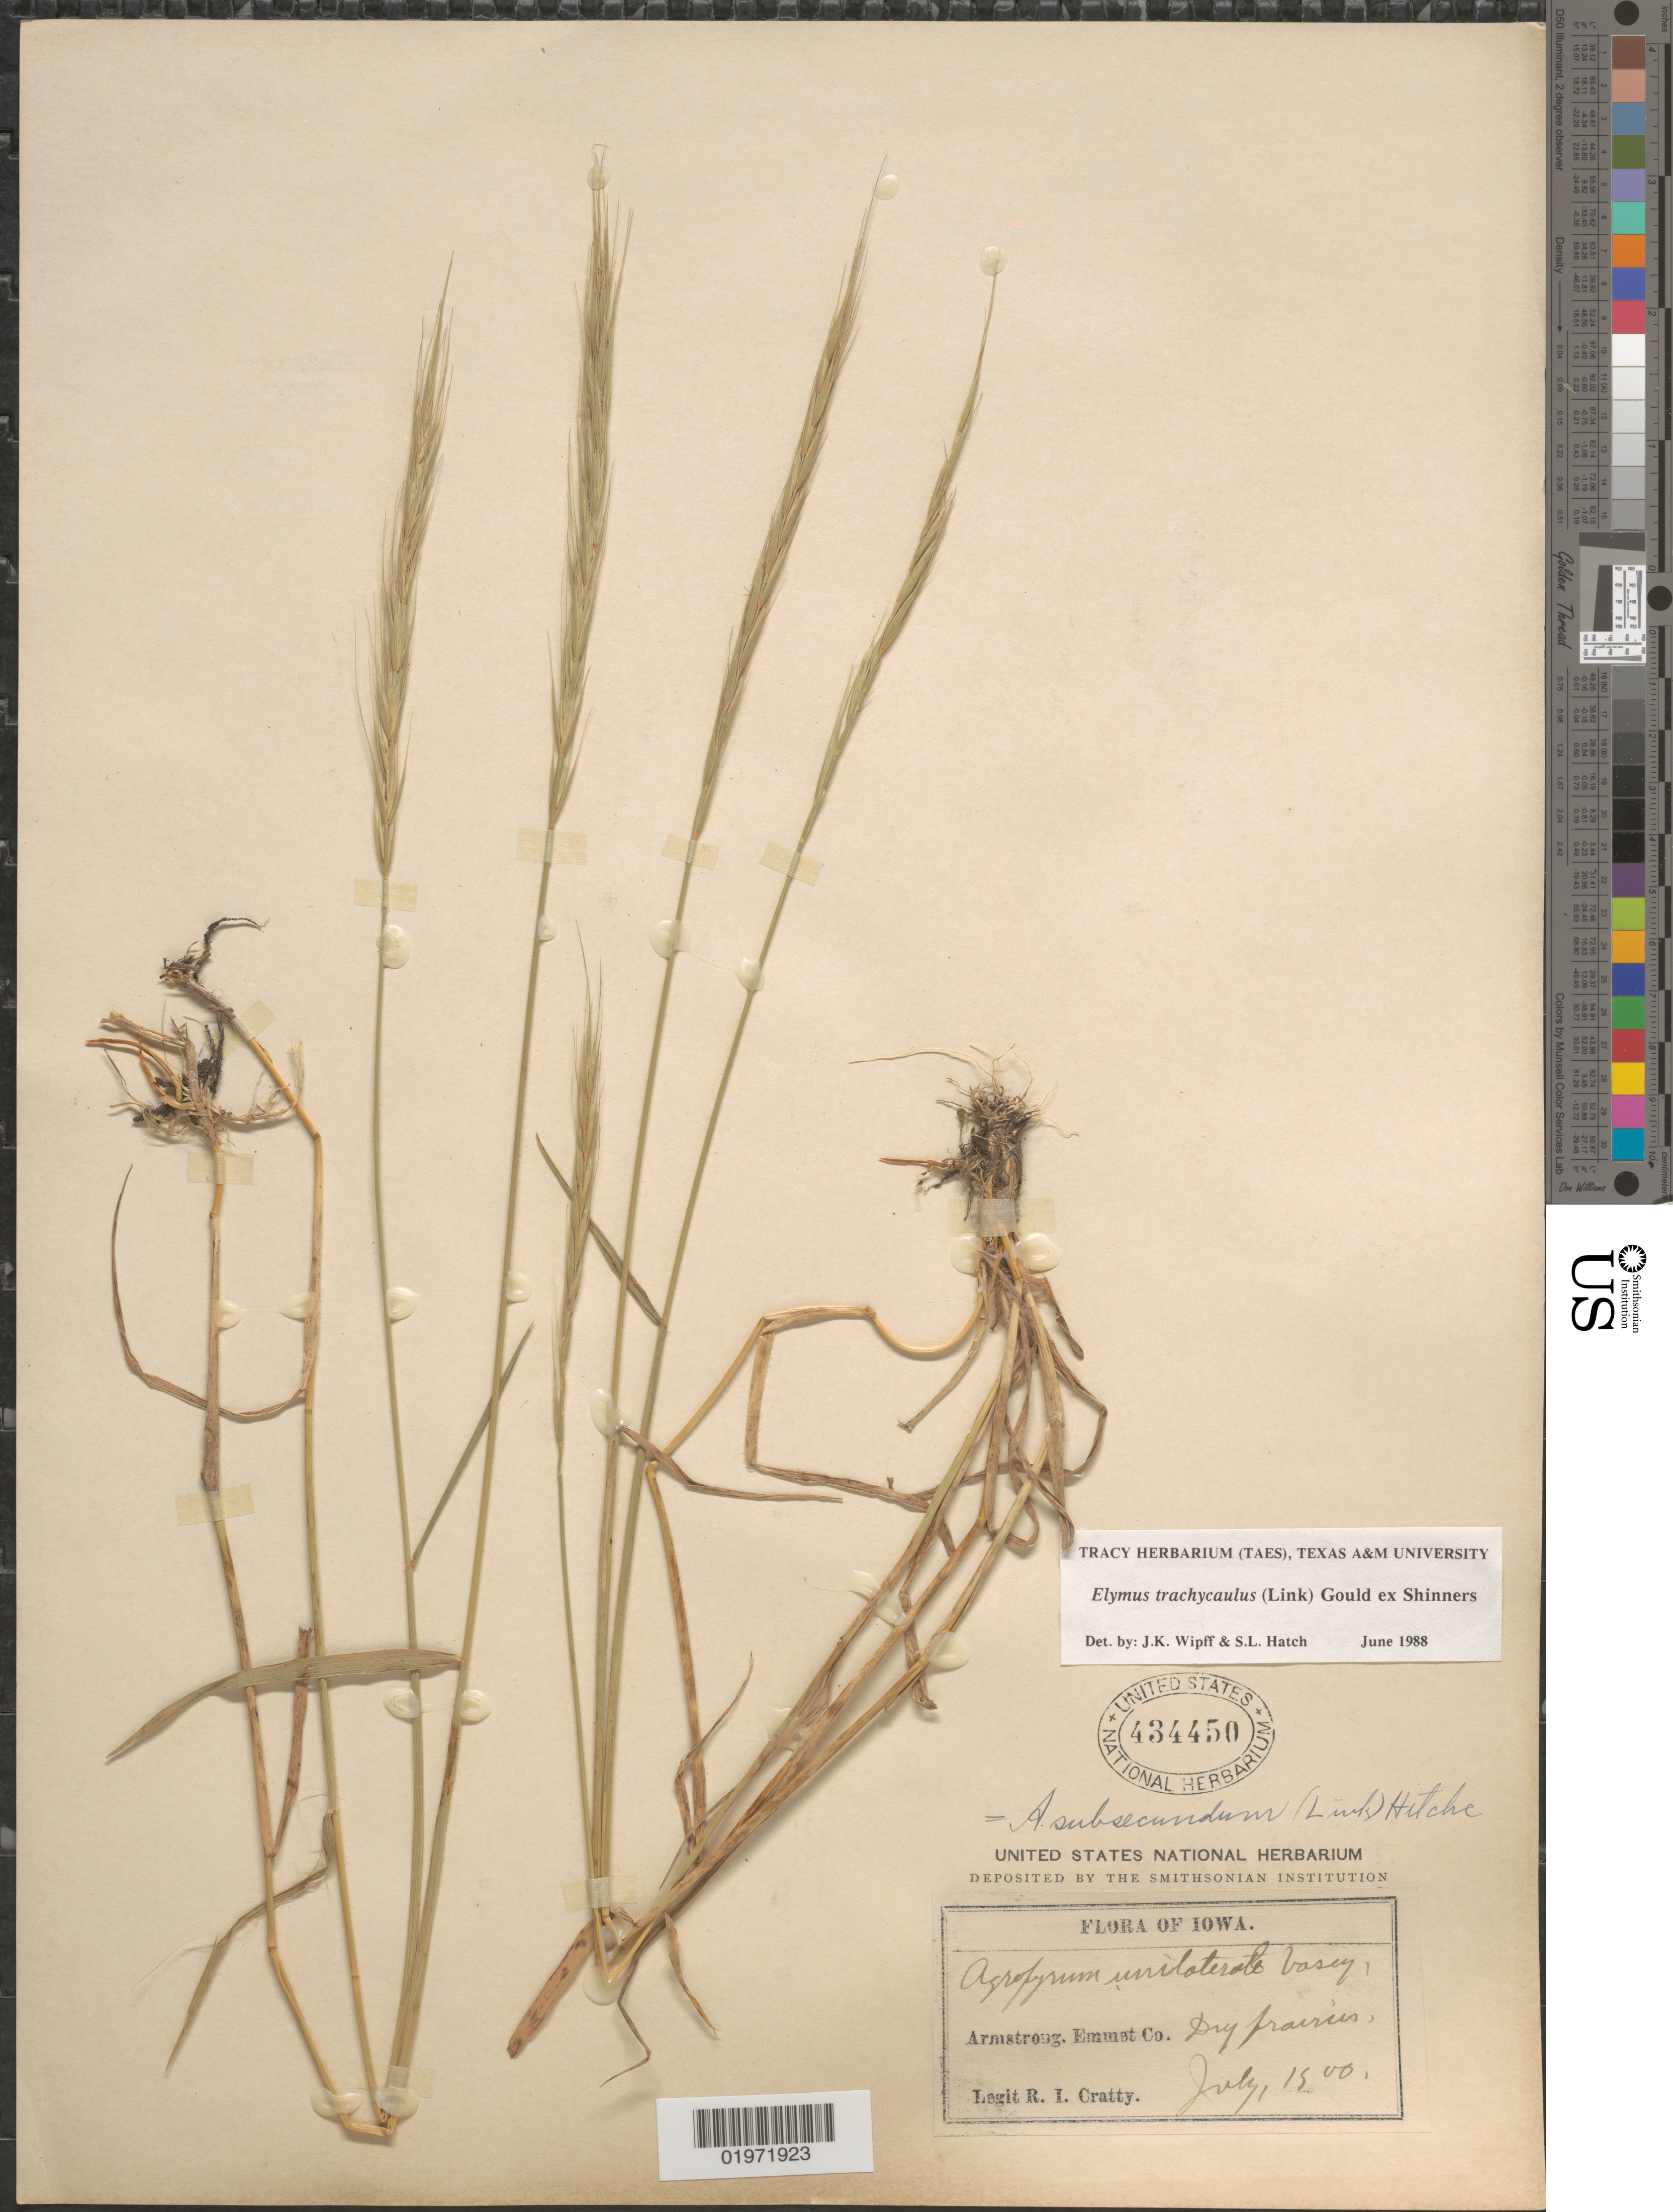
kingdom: Plantae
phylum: Tracheophyta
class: Liliopsida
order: Poales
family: Poaceae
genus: Elymus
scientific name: Elymus trachycaulus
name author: (Link) Gould ex Shinners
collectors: R. Cratty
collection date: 1900-07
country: United States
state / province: Iowa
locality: Armstrong, Emmet Co.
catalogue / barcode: US 434450